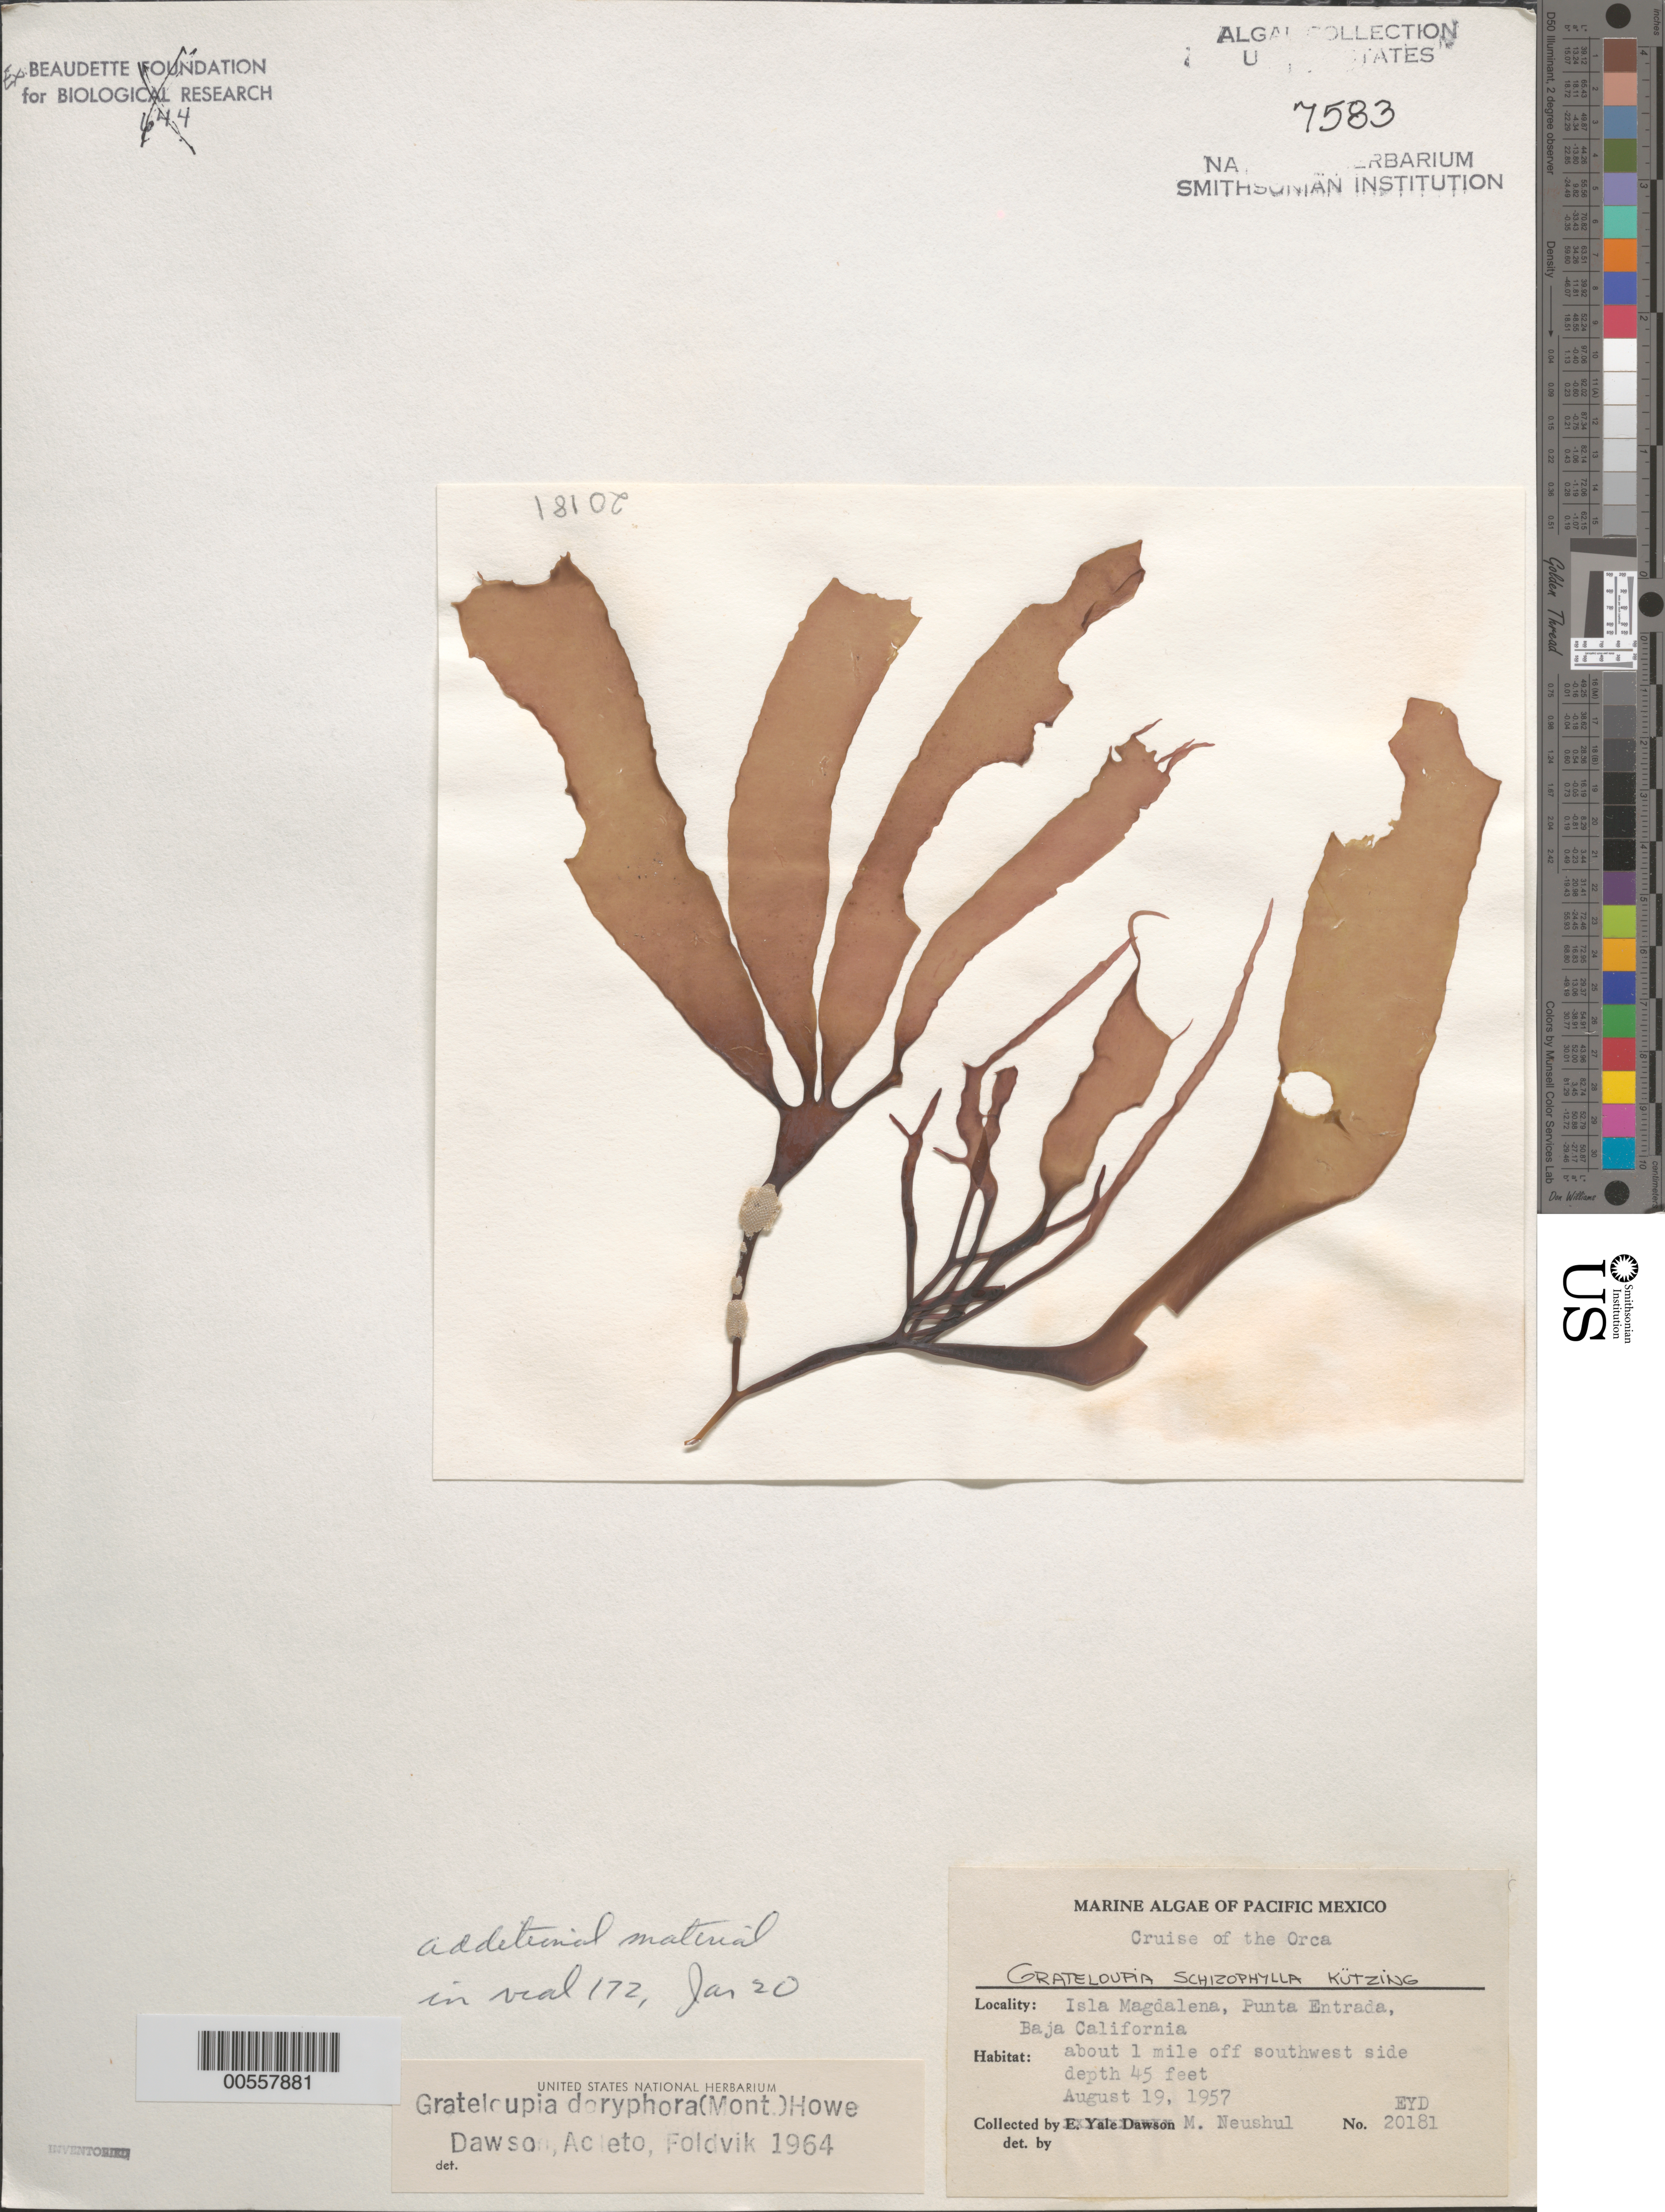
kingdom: Plantae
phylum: Rhodophyta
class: Florideophyceae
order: Halymeniales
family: Halymeniaceae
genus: Grateloupia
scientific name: Grateloupia doryphora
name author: (Mont.) Howe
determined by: Dawson, E. Y.; Acleto O., C.; Foldvik, N.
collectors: M. Neushul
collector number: EYD 20181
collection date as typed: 19 Aug 1957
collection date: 1957-08-19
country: Mexico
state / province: Baja California Sur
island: Isla Magdalena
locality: Punta Entrada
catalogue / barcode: US 7583